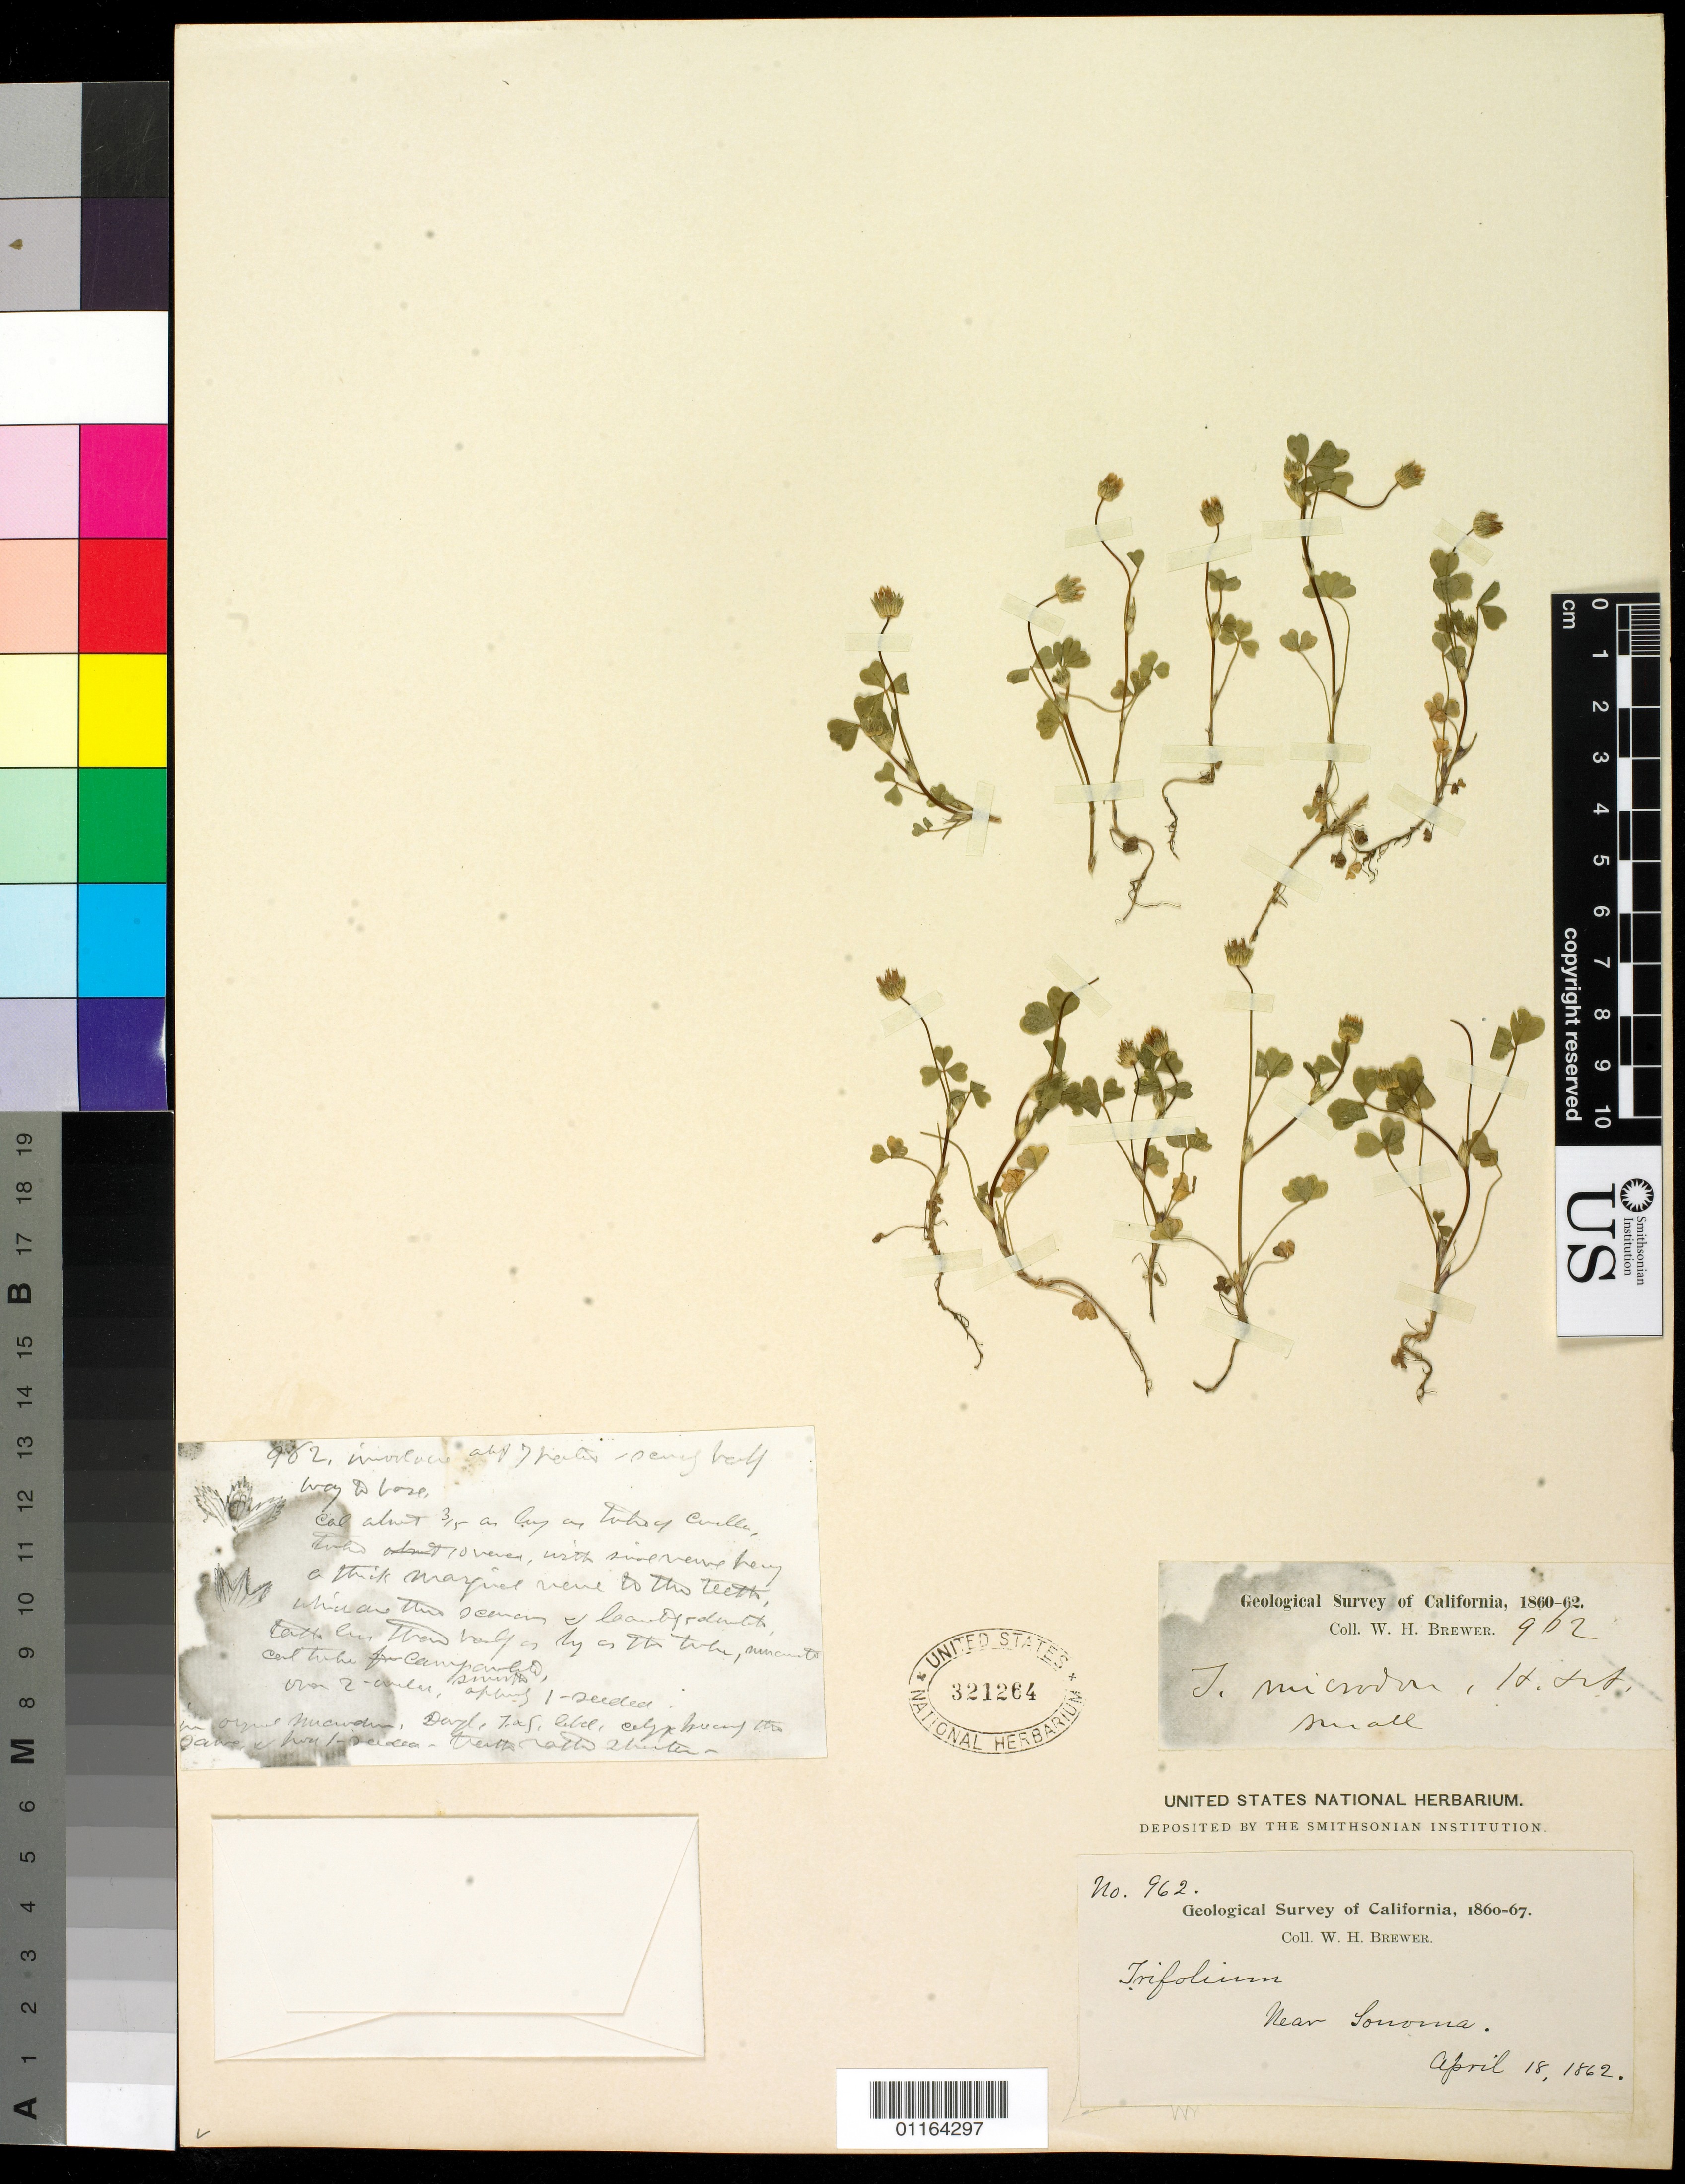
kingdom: Plantae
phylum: Tracheophyta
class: Magnoliopsida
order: Fabales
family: Fabaceae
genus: Trifolium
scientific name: Trifolium microdon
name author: Hook. & Arn.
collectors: W. H. Brewer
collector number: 962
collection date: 1862-04-18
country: United States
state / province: California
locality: Near Sonoma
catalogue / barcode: US 321264